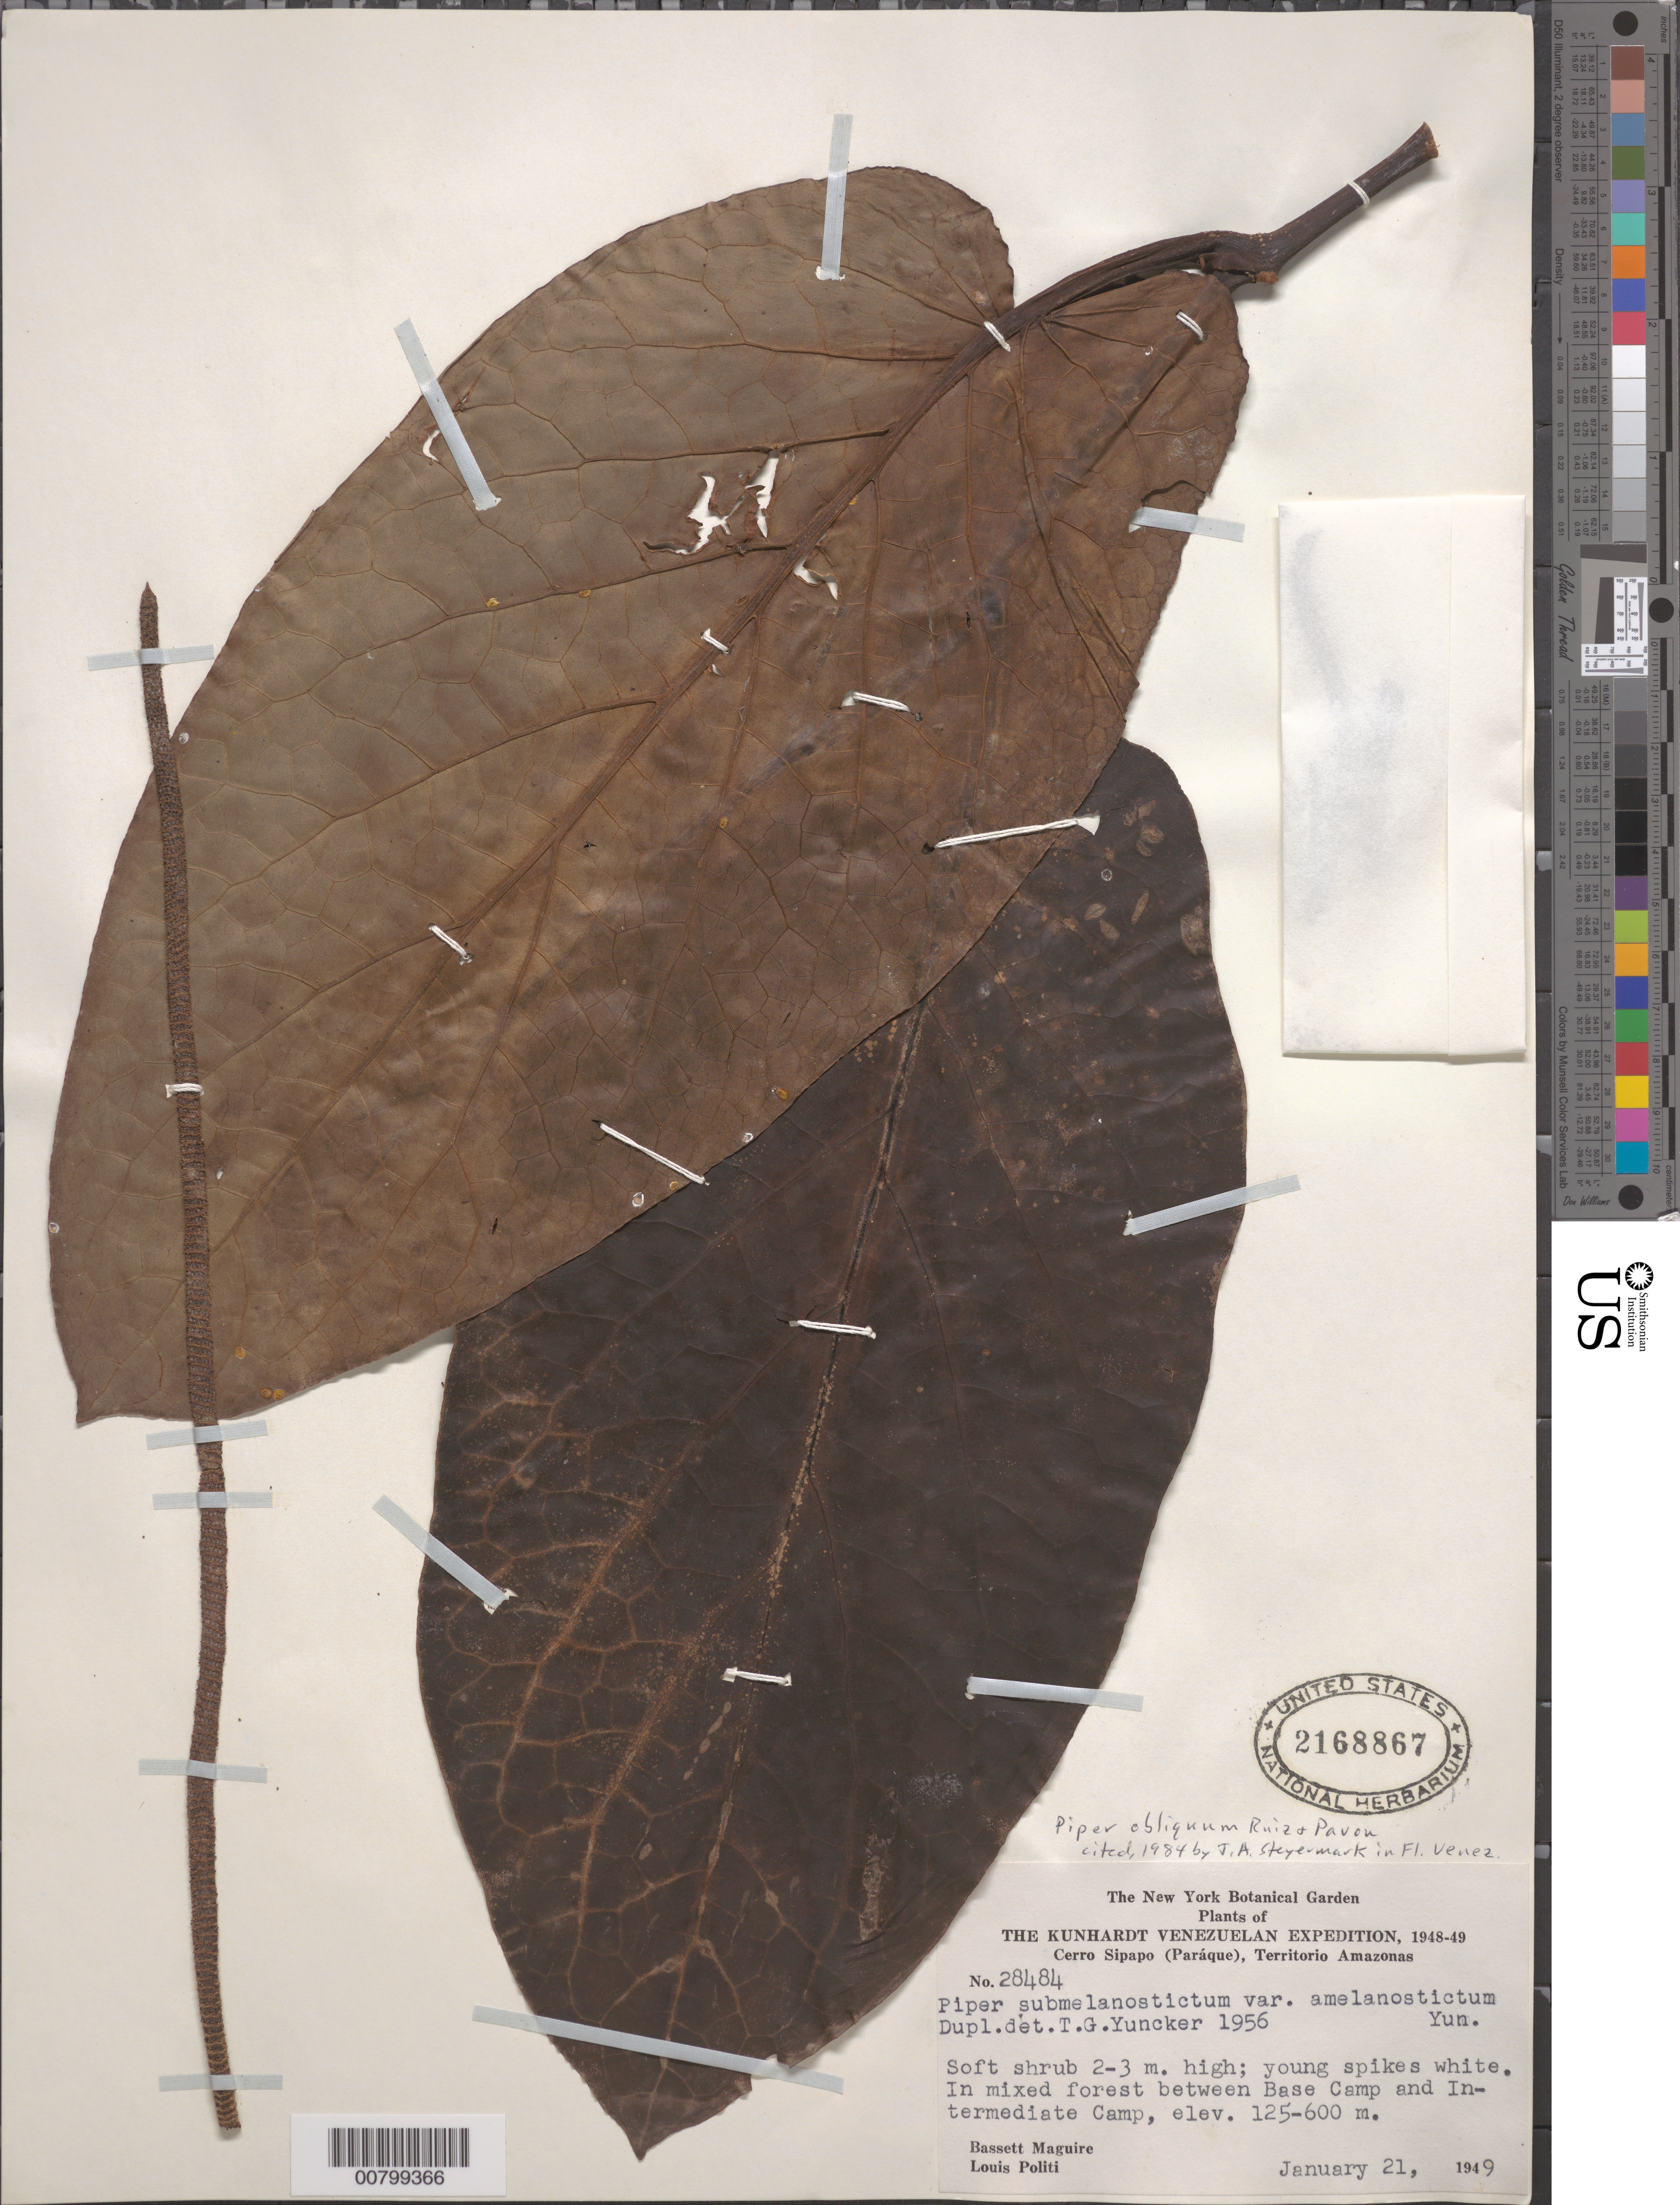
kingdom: Plantae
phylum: Tracheophyta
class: Magnoliopsida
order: Piperales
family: Piperaceae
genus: Piper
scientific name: Piper obliquum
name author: Ruiz & Pav.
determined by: Steyermark, Julian A., (VEN)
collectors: B. Maguire & L. Politi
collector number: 28484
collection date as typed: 21-Jan-49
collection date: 1949-01-21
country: Venezuela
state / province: Amazonas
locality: Cerro Sipapo (Paráque), between Base Camp and Intermediate Camp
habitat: Mixed forest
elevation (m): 125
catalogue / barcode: US 2168867